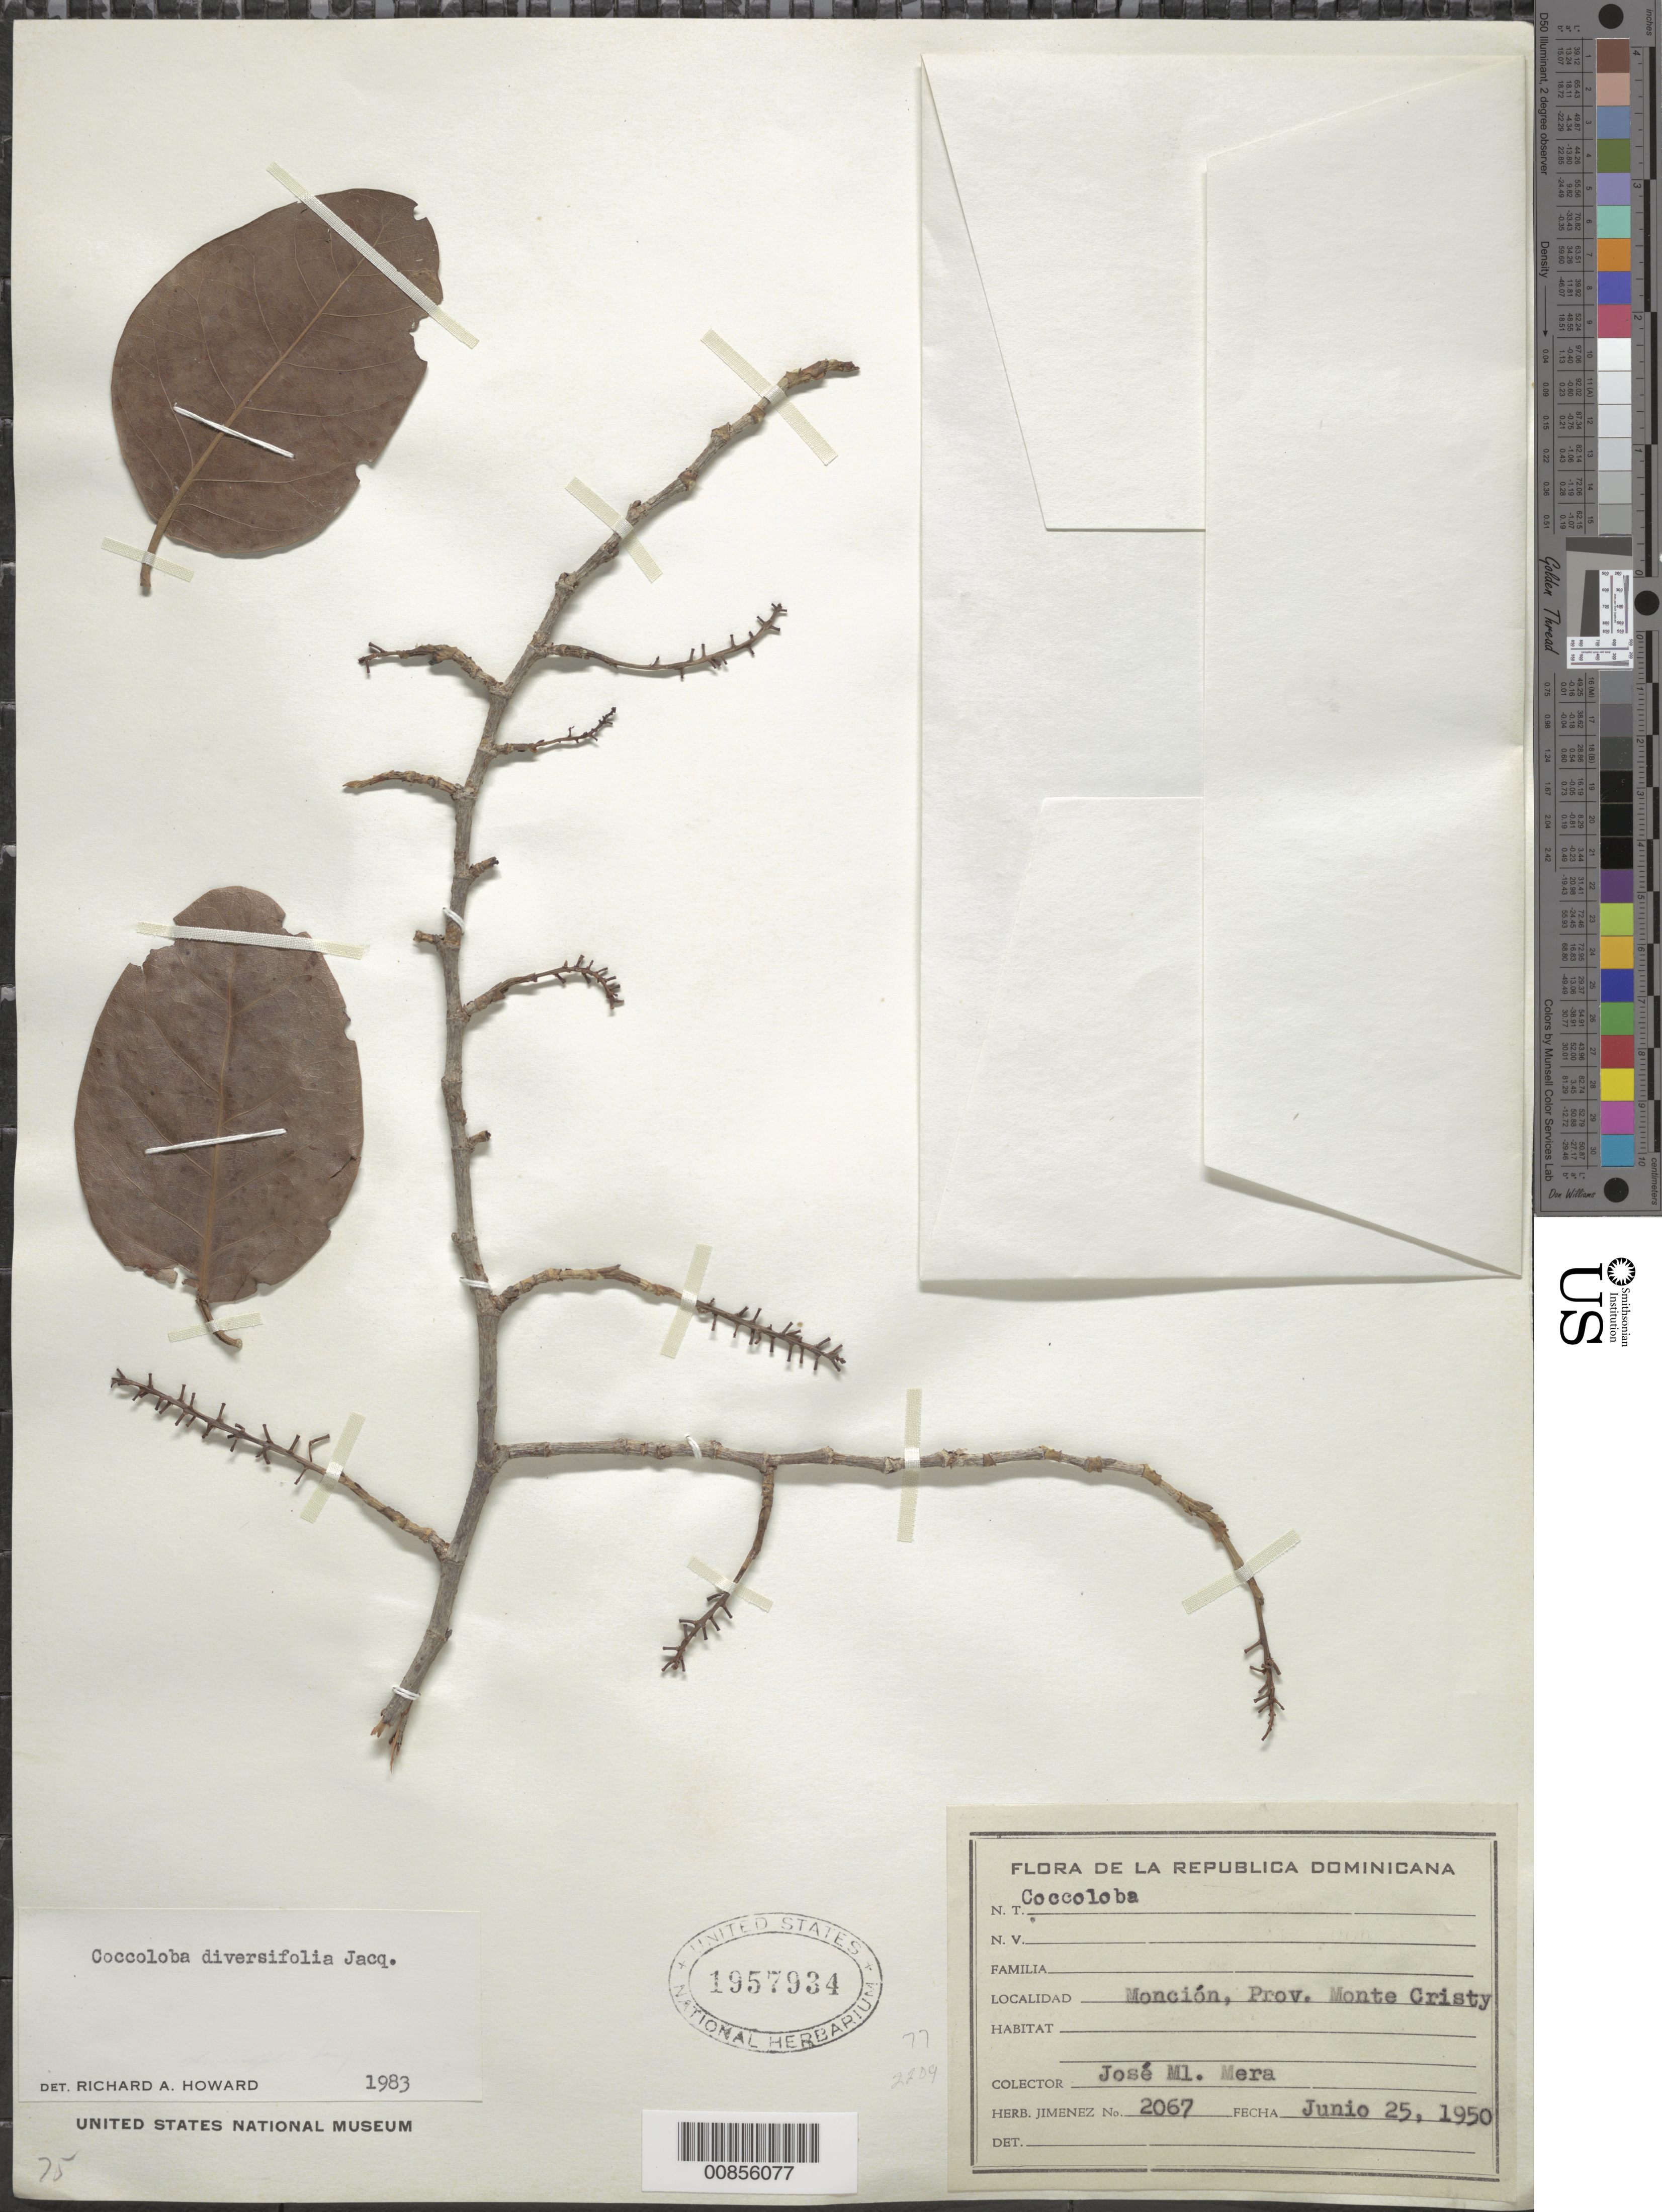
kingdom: Plantae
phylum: Tracheophyta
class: Magnoliopsida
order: Caryophyllales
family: Polygonaceae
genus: Coccoloba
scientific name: Coccoloba diversifolia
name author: Jacq.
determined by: Howard, R. A.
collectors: J. Mera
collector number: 2067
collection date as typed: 25 Jun 1950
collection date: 1950-06-25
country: Dominican Republic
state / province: Monte Cristi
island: Hispaniola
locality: Monción.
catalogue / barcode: US 1957934